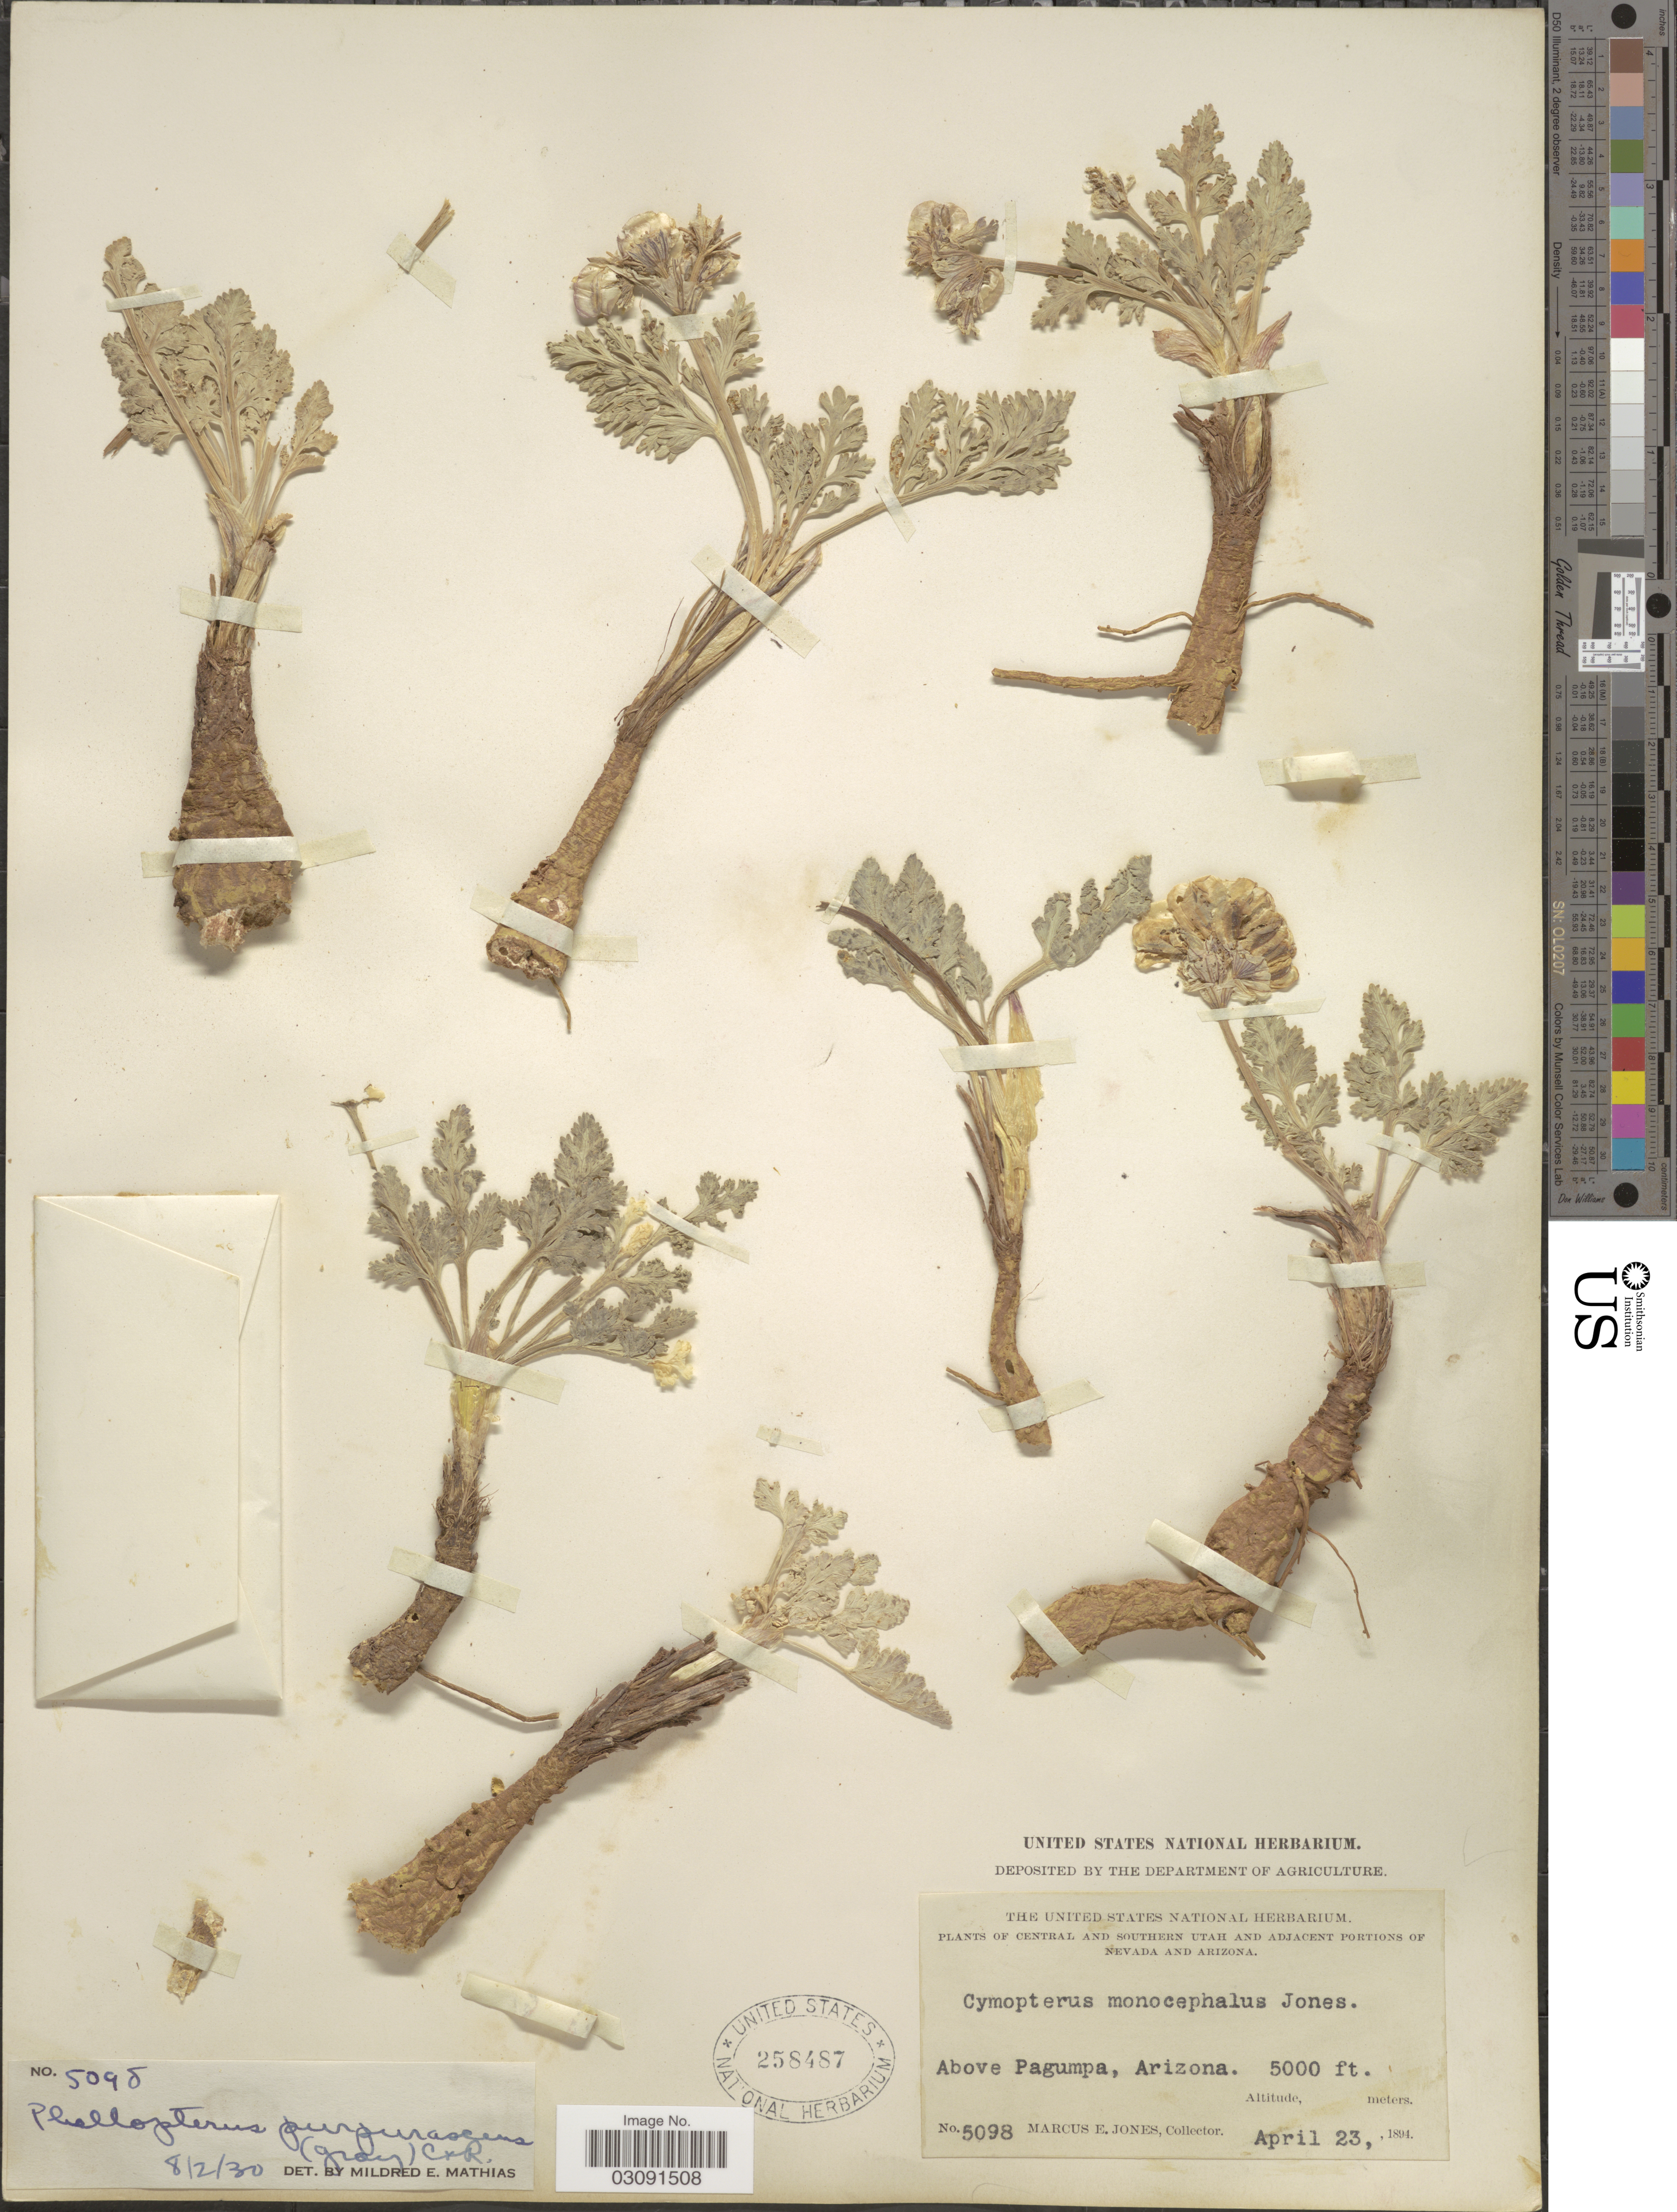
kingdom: Plantae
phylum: Tracheophyta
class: Magnoliopsida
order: Apiales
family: Apiaceae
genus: Cymopterus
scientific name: Cymopterus purpurascens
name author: (A. Gray) M.E. Jones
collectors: M. E. Jones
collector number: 5098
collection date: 1894-04-23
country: United States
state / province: Arizona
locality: Above Pagumpa, Arizona.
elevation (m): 1524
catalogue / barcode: US 258487